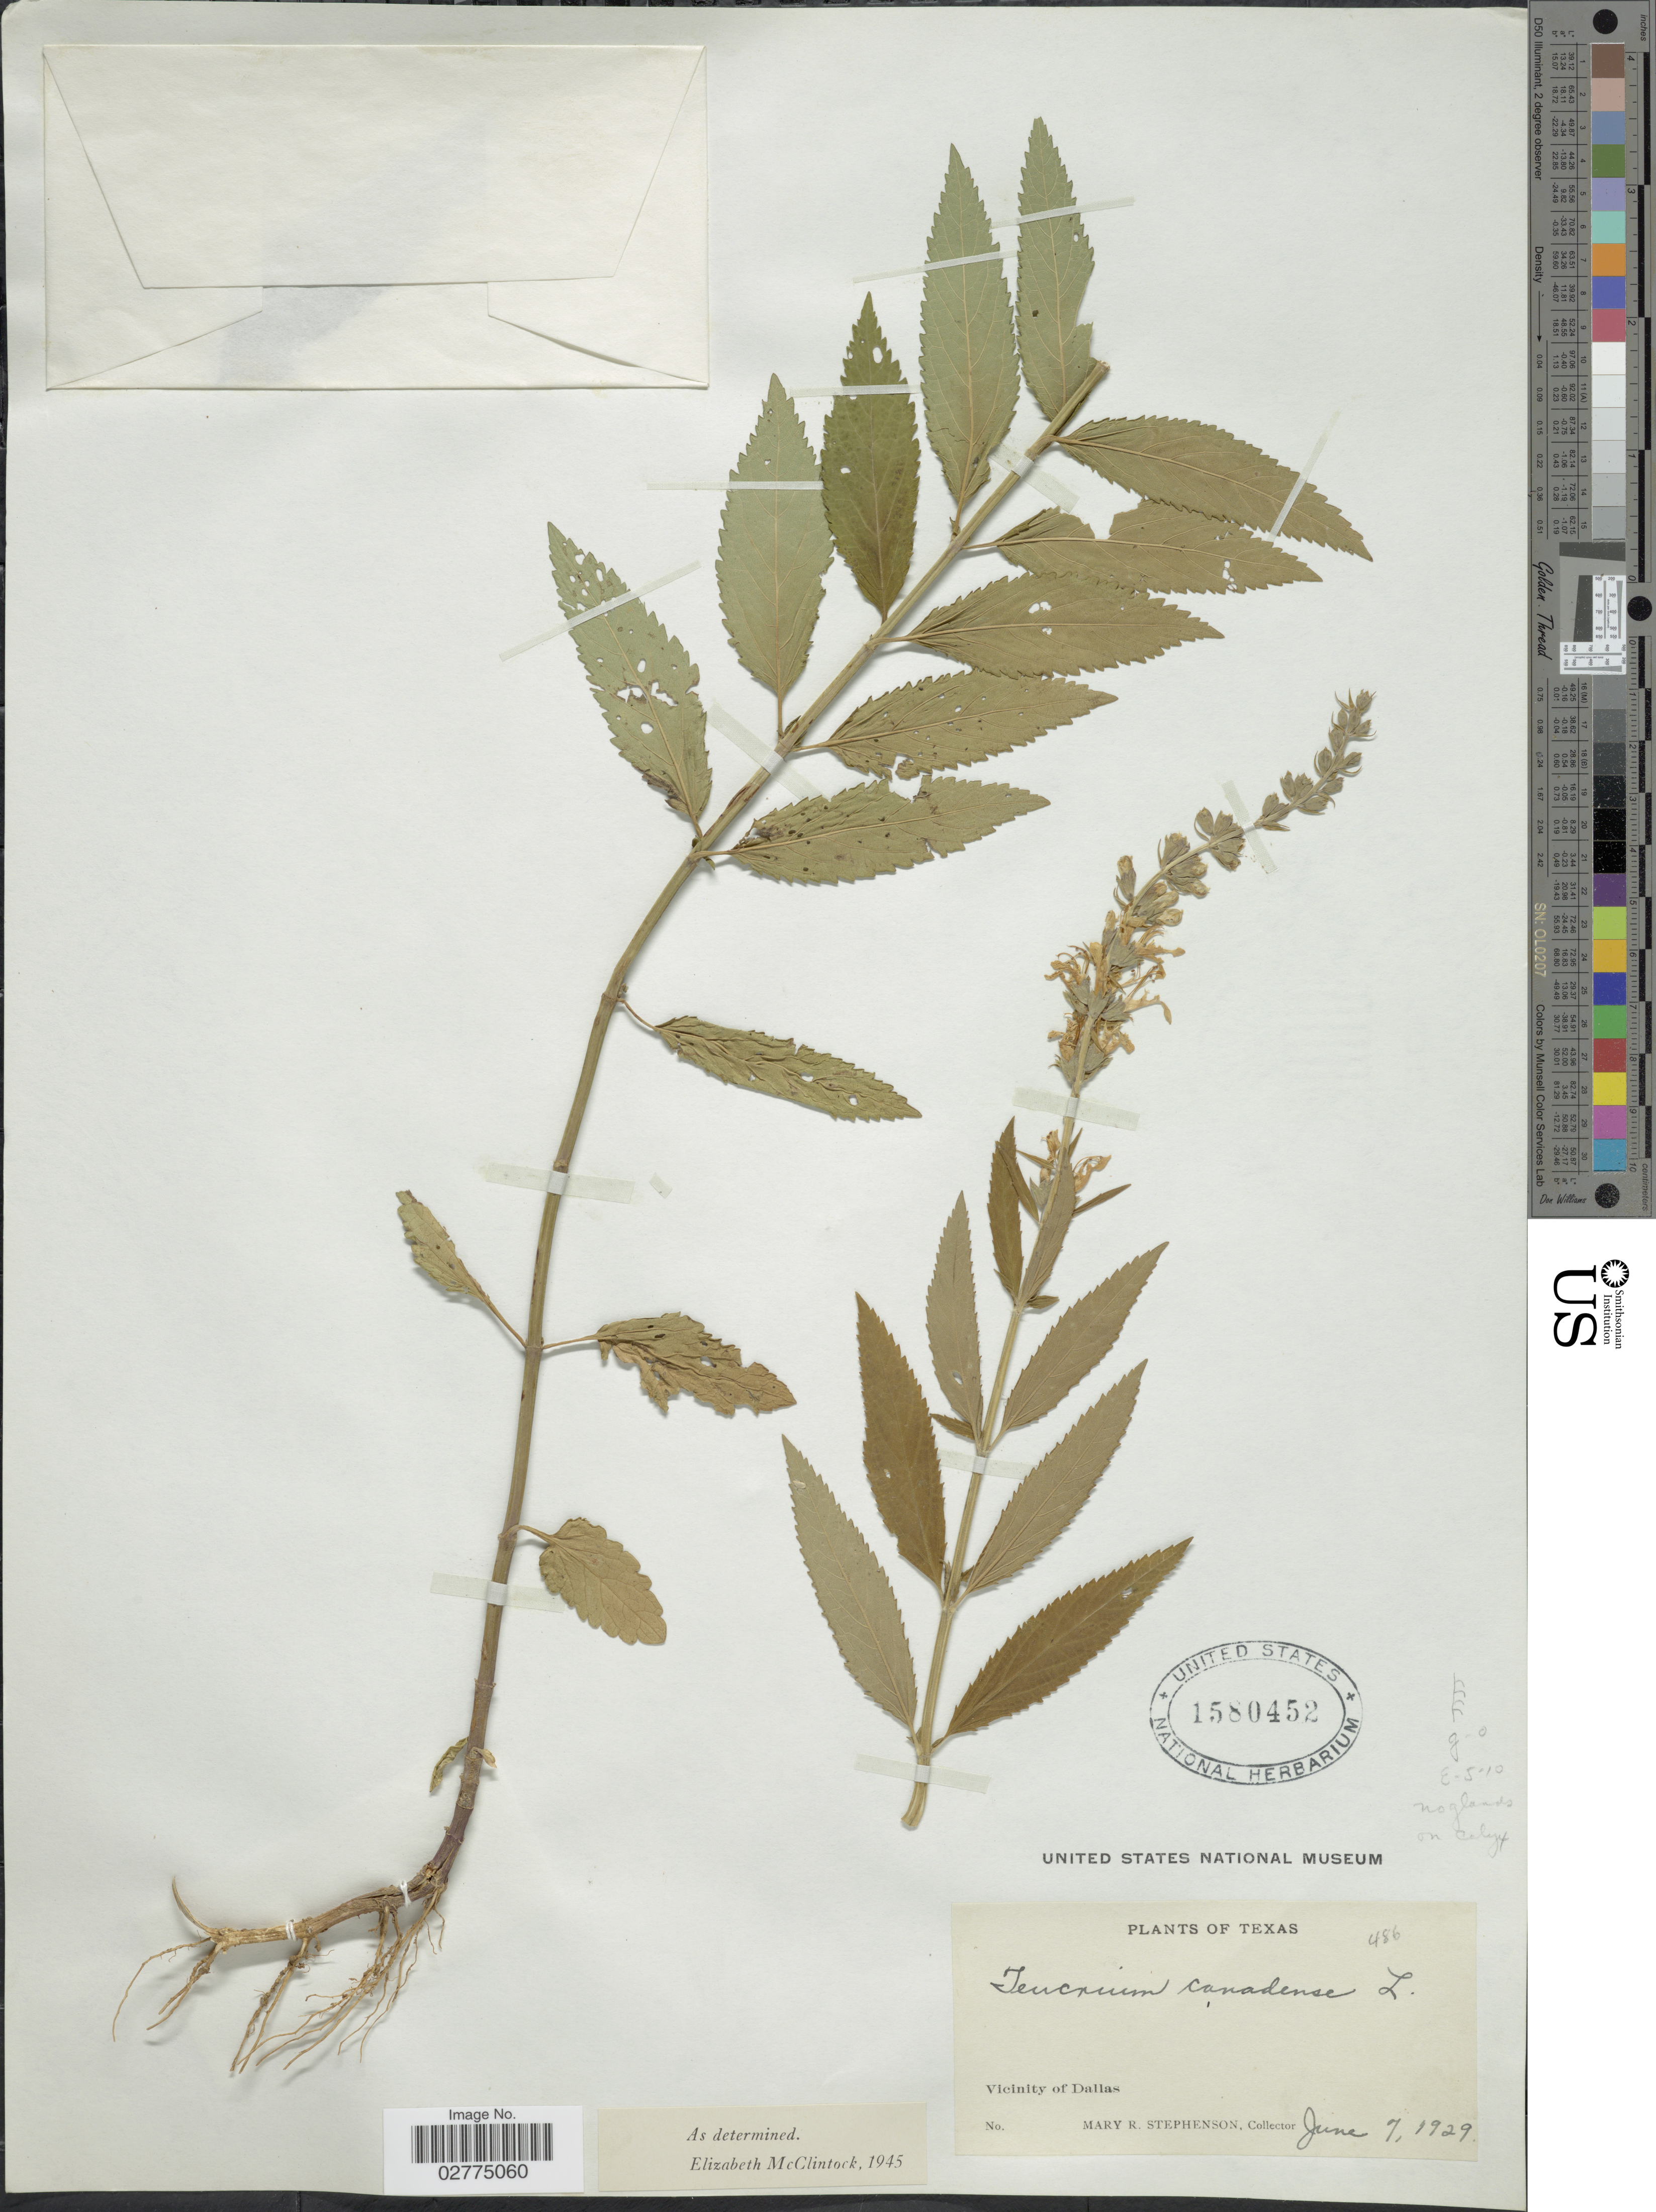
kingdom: Plantae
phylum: Tracheophyta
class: Magnoliopsida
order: Lamiales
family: Lamiaceae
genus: Teucrium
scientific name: Teucrium canadense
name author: L.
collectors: M. Stephenson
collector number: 486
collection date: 1929-06-07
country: United States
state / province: Texas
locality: Vicinity of Dallas.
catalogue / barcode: US 1580452